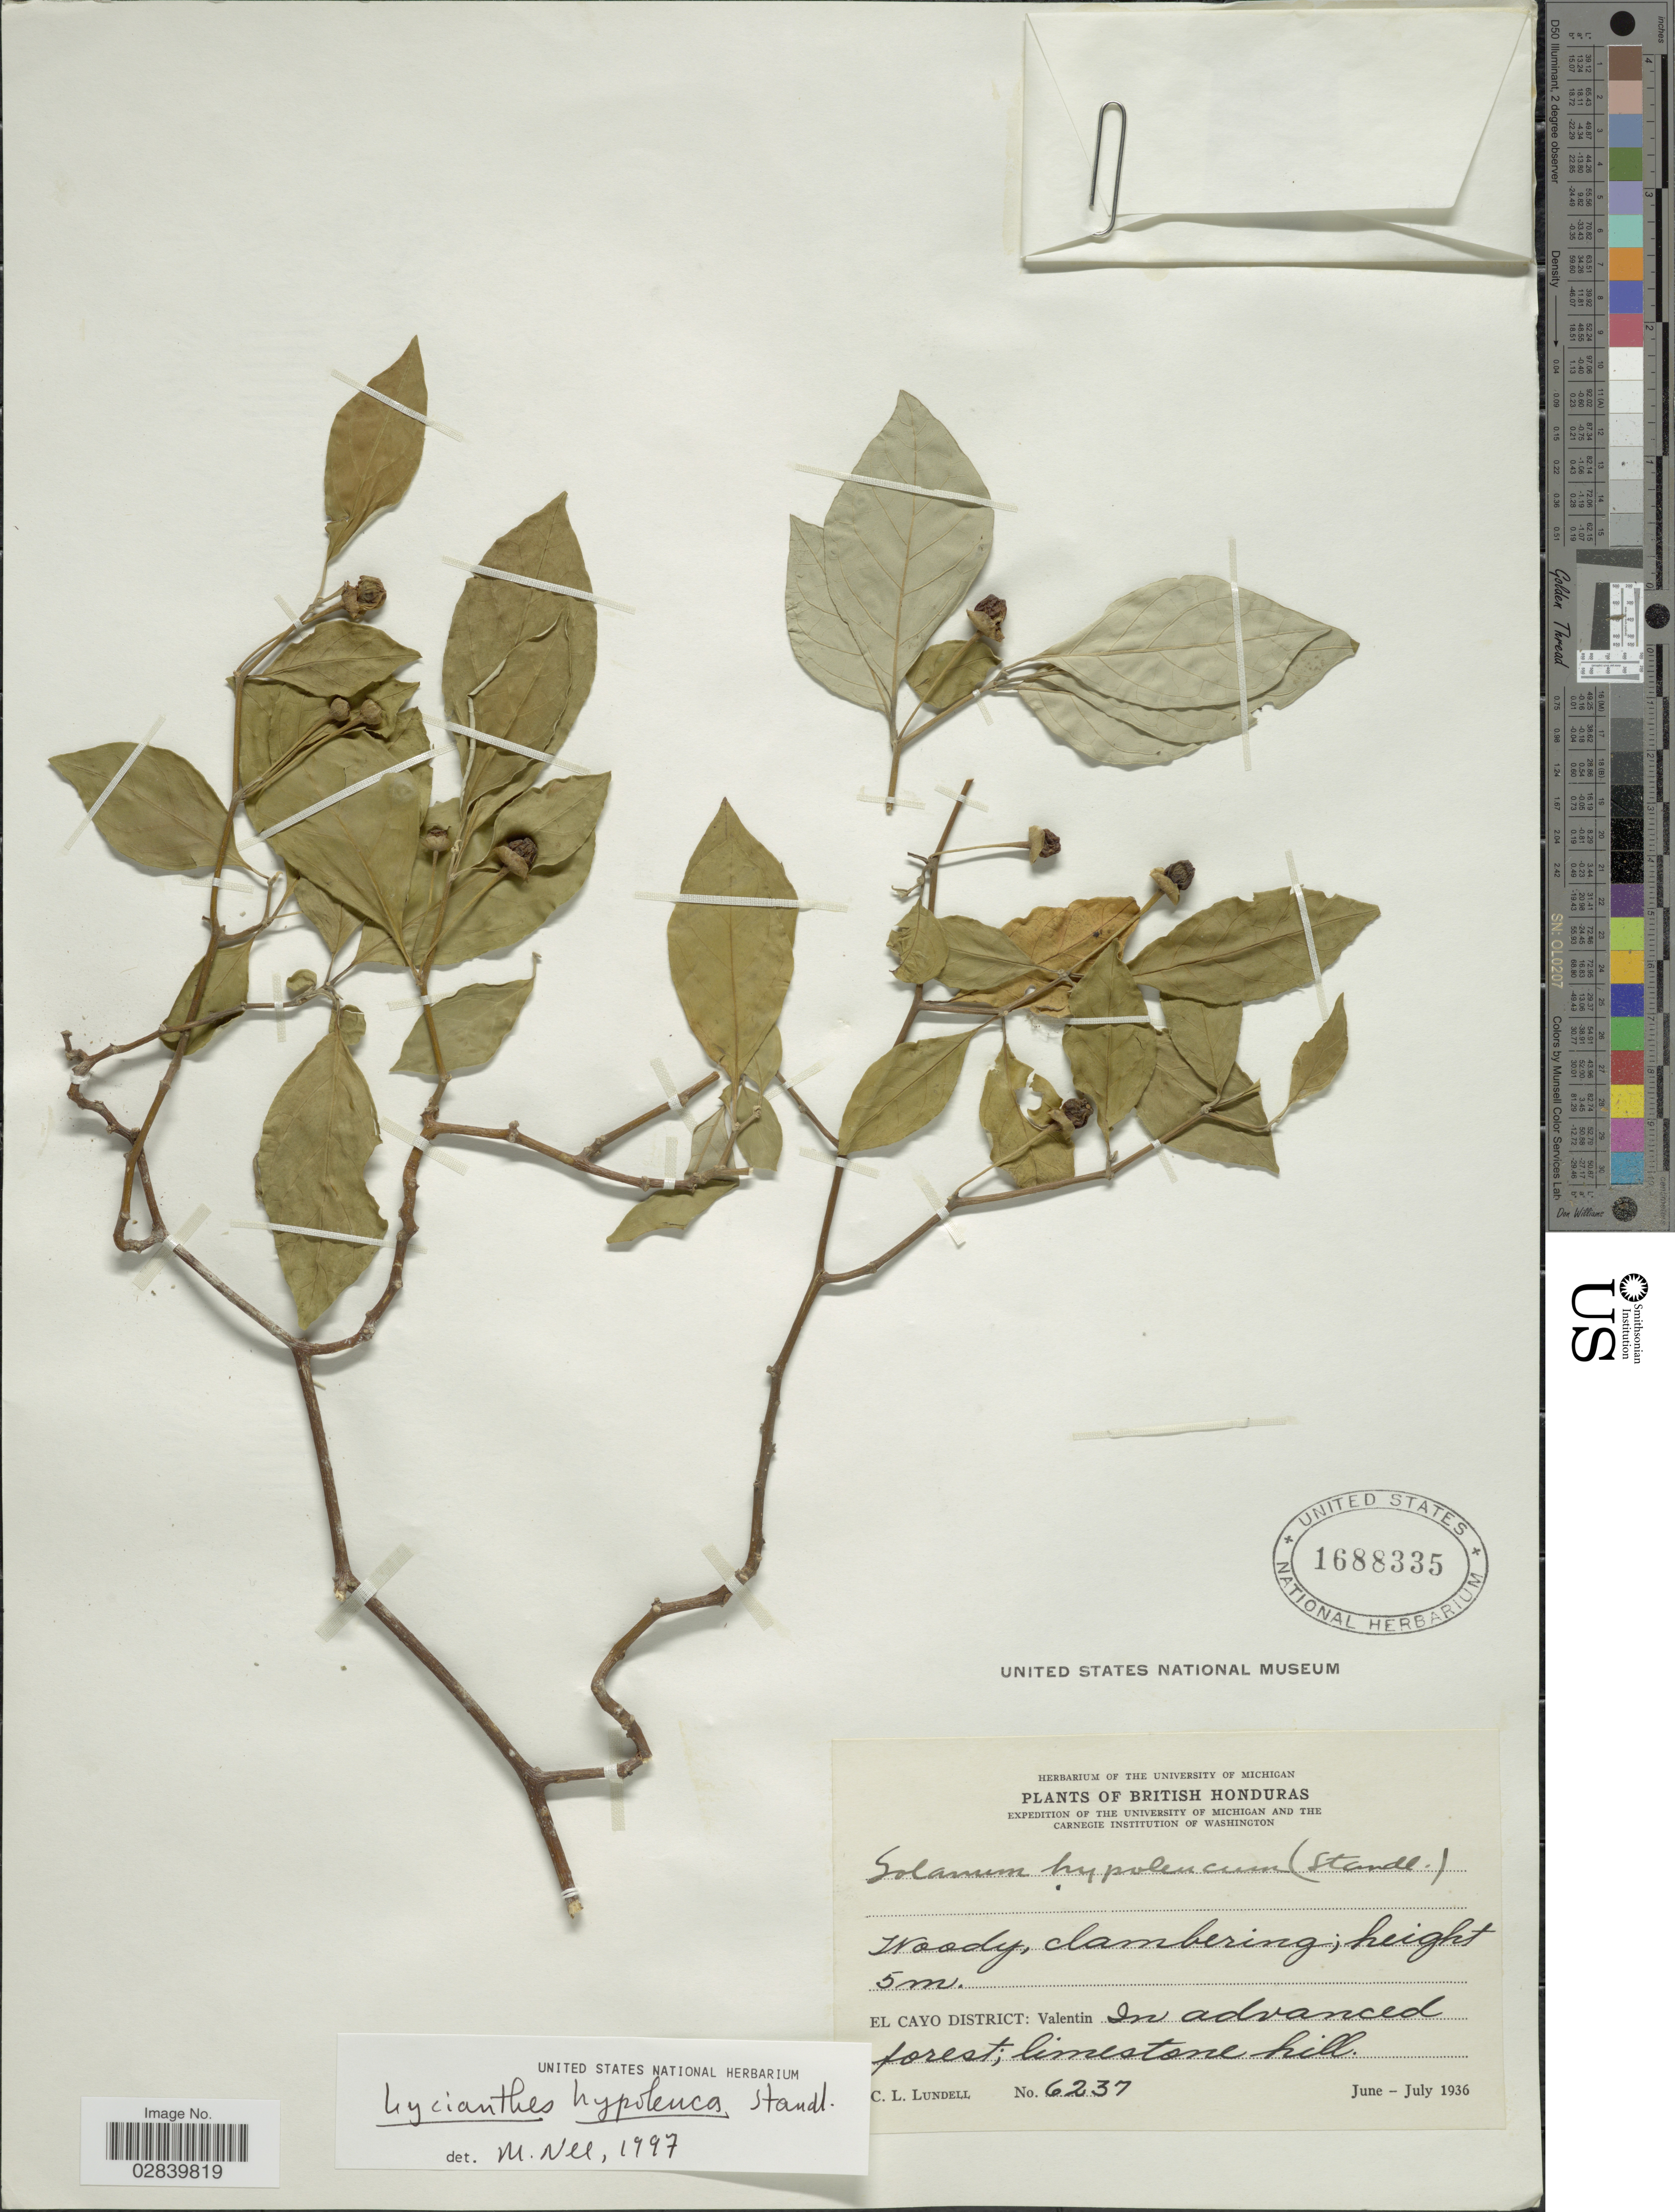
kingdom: Plantae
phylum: Tracheophyta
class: Magnoliopsida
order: Solanales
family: Solanaceae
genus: Lycianthes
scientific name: Lycianthes hypoleuca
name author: Standl.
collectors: C. L. Lundell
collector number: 6237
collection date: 1936-06/1936-07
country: Belize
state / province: Cayo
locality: British Honduras. El Cayo District: Valentin.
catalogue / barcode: US 1688335